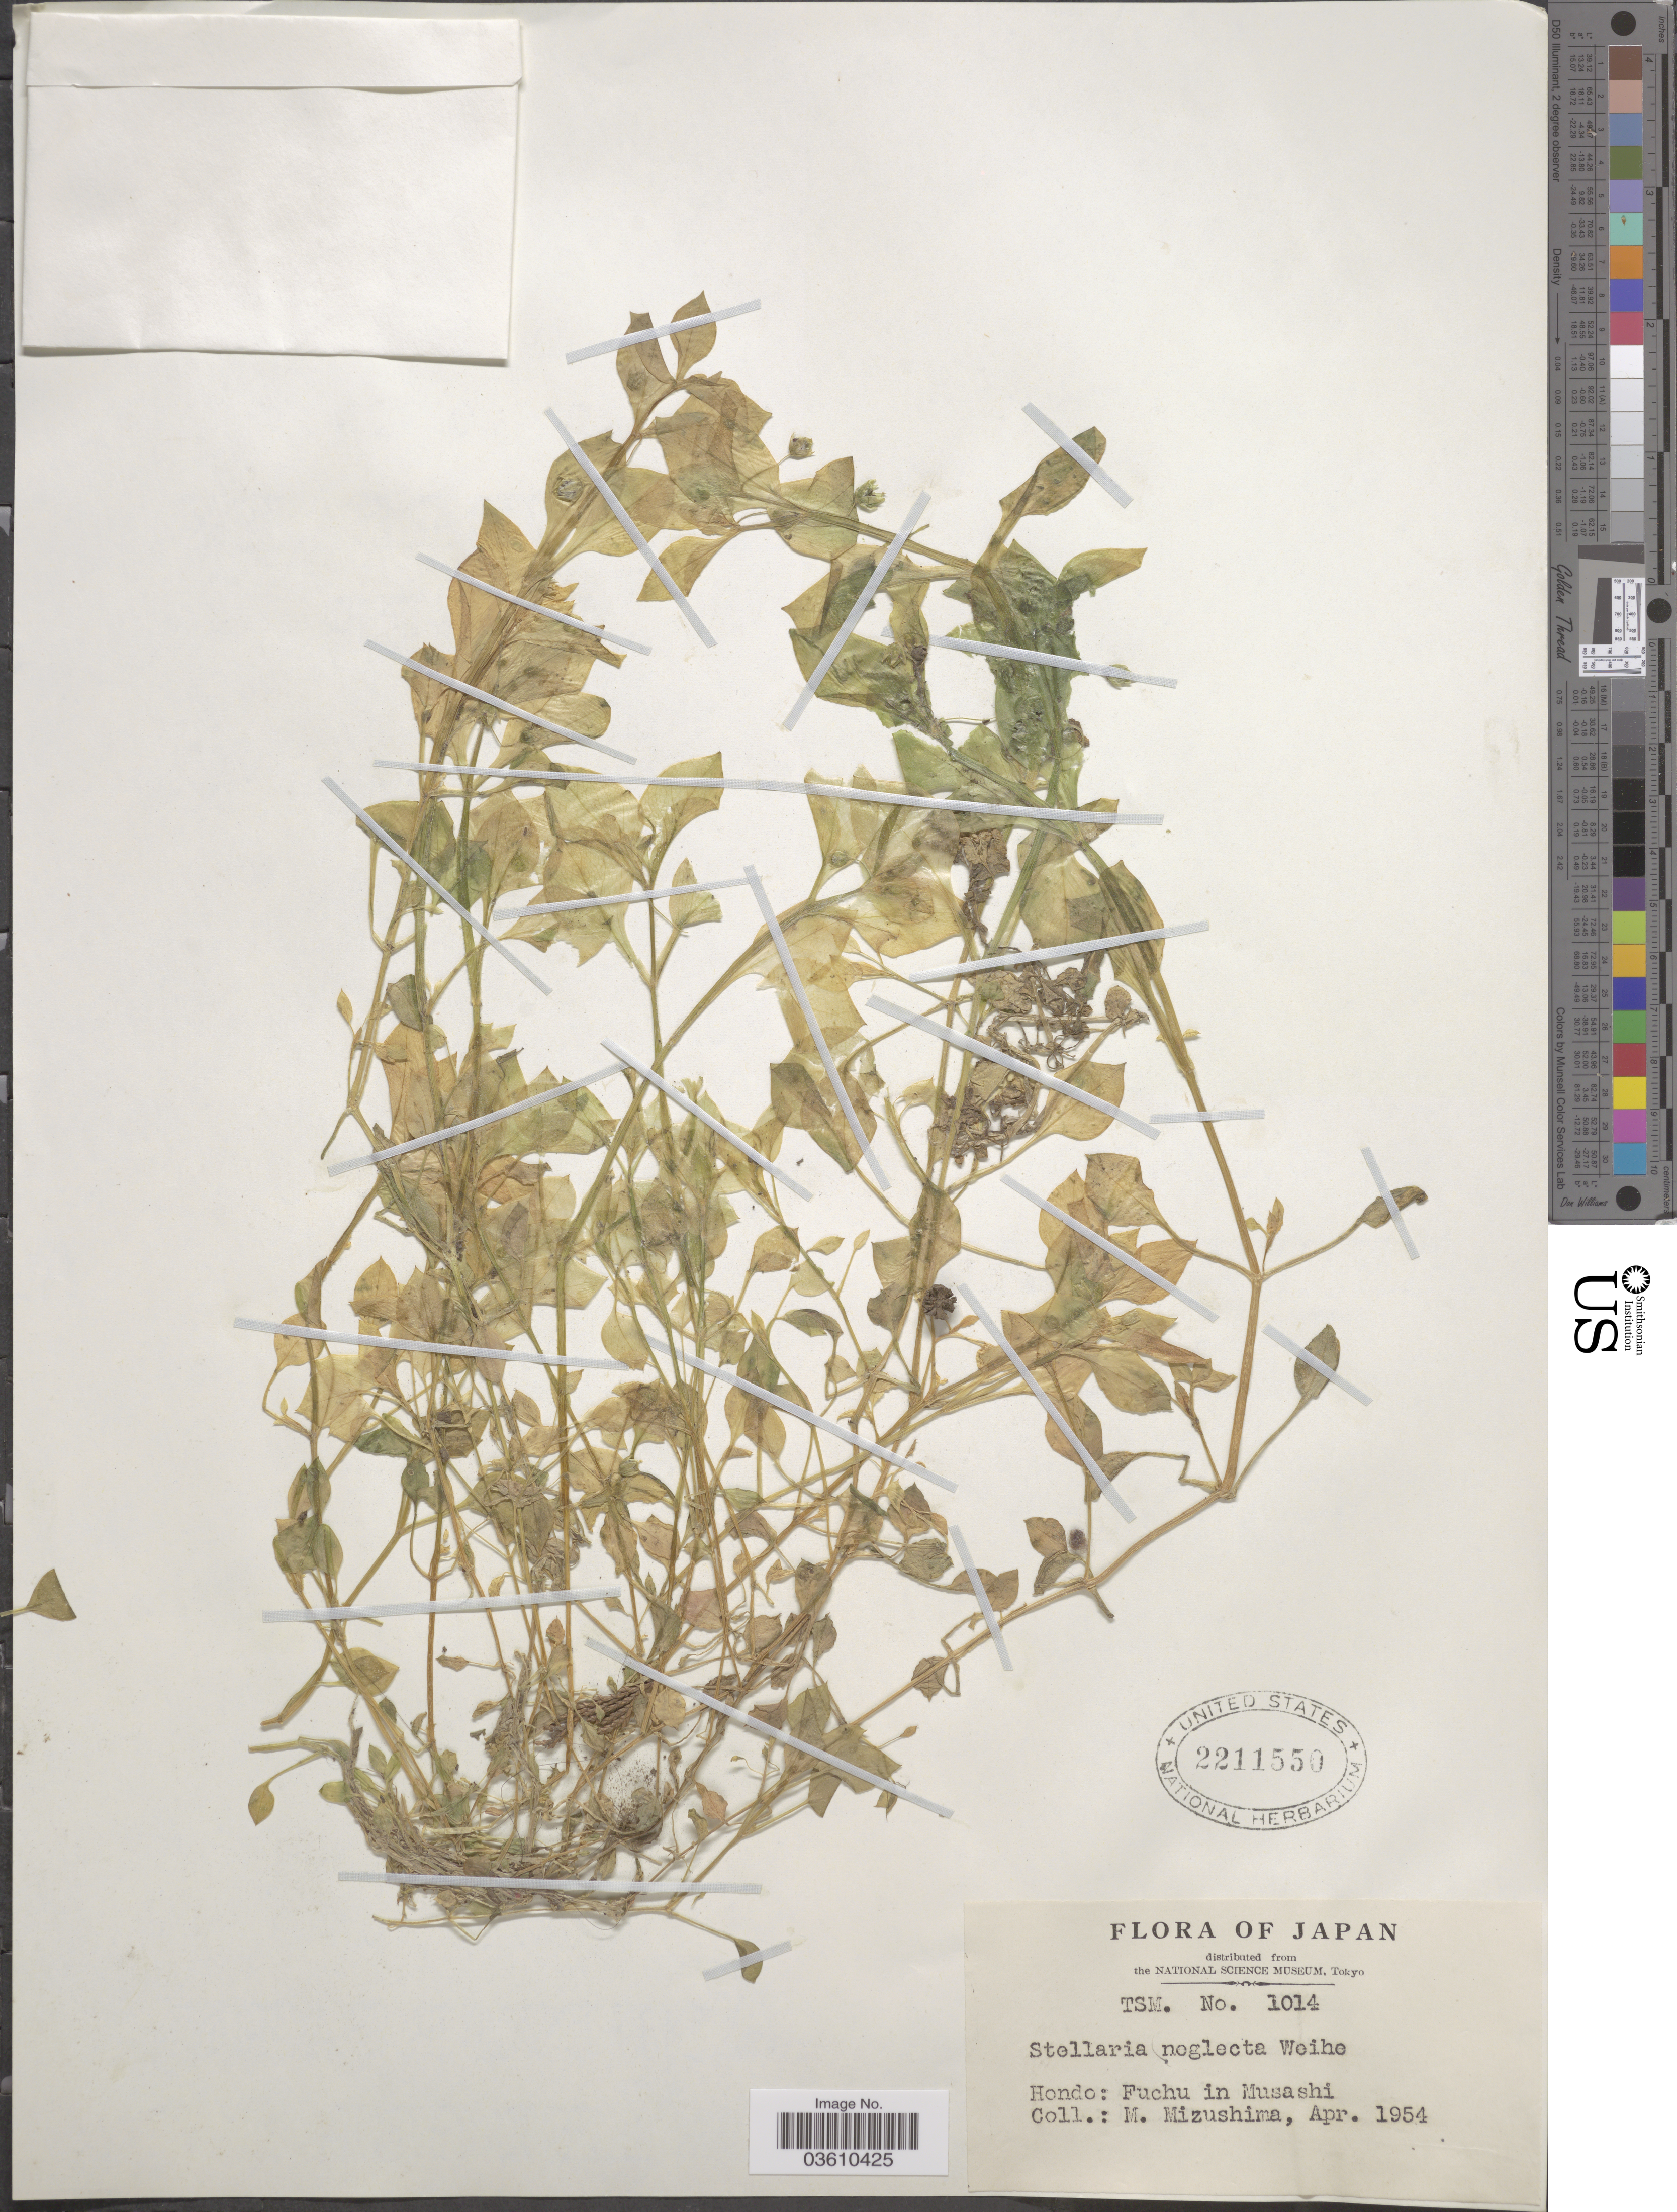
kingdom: Plantae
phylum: Tracheophyta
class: Magnoliopsida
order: Caryophyllales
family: Caryophyllaceae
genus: Stellaria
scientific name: Stellaria aquatica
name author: L.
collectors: M. Mizushima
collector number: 1014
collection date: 1954-04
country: Japan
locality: Hondo: Fuchu in Musashi.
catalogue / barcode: US 2211550